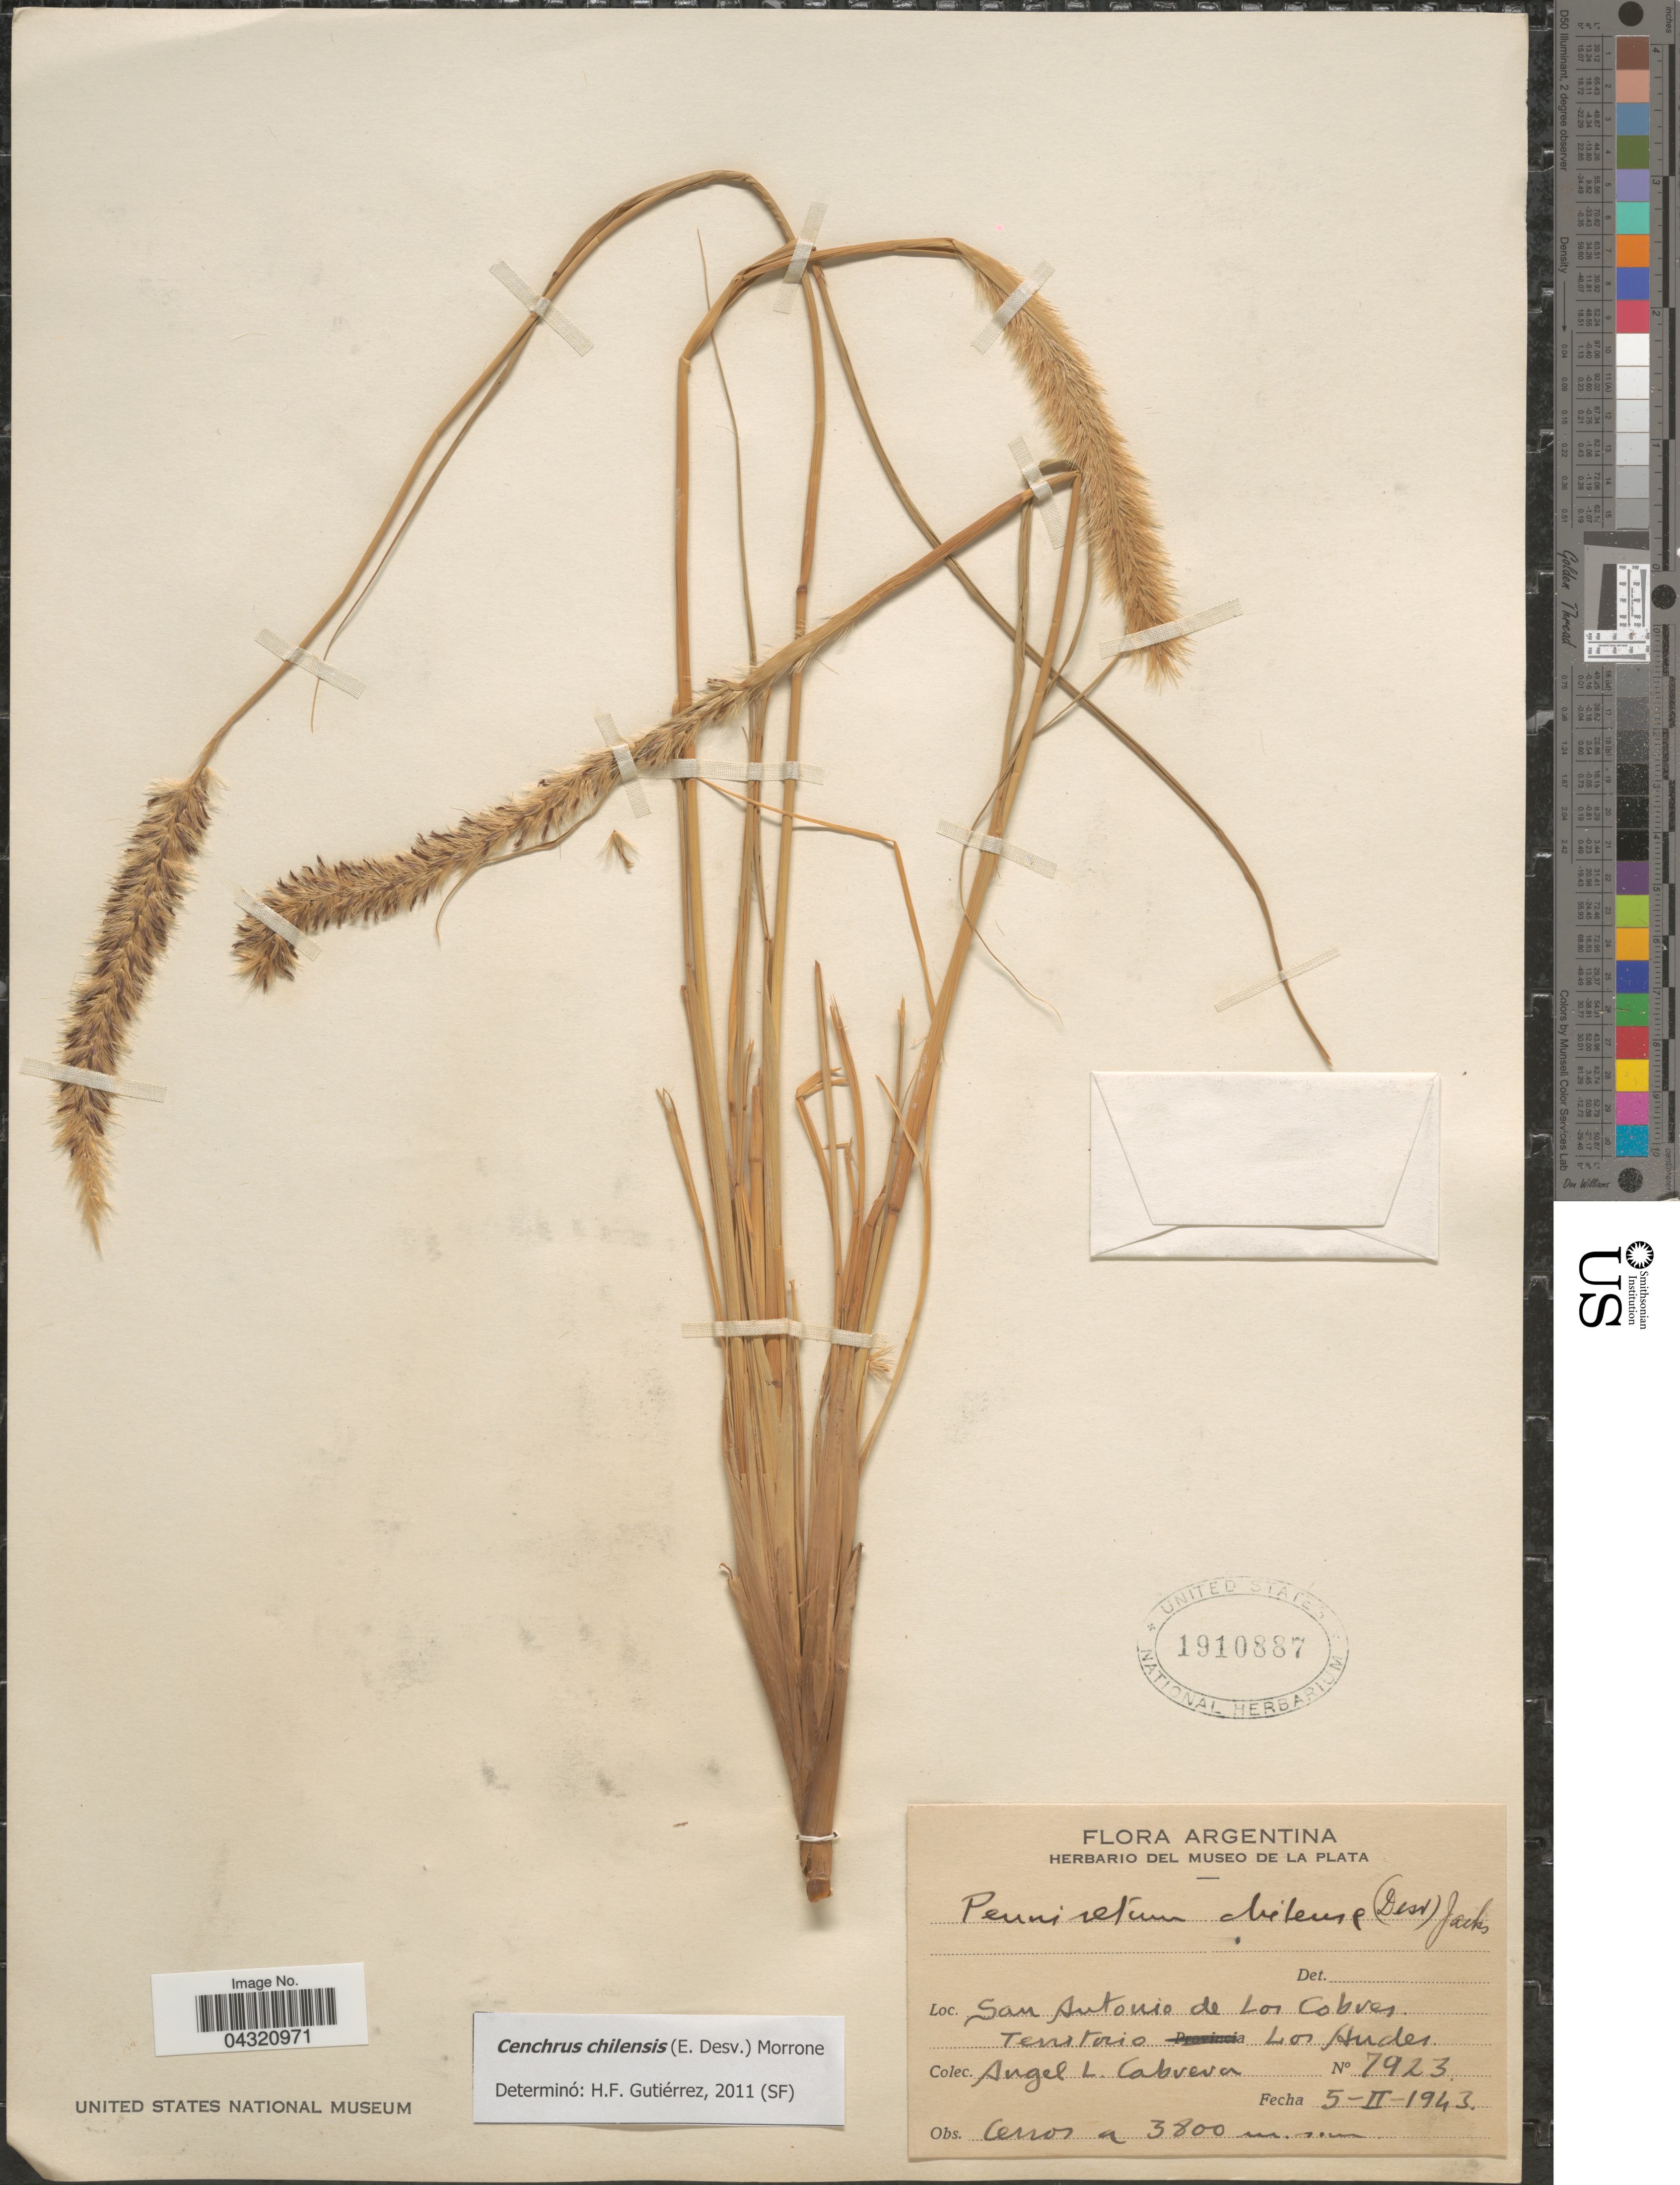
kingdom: Plantae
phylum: Tracheophyta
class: Liliopsida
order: Poales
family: Poaceae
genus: Cenchrus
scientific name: Cenchrus chilensis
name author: (É. Desv.) Morrone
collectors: A. L. Cabrera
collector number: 7923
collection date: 1943-02-05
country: Argentina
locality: San Antonio de Los Cobres. Territorio Los Andes.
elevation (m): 3800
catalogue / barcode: US 1910887